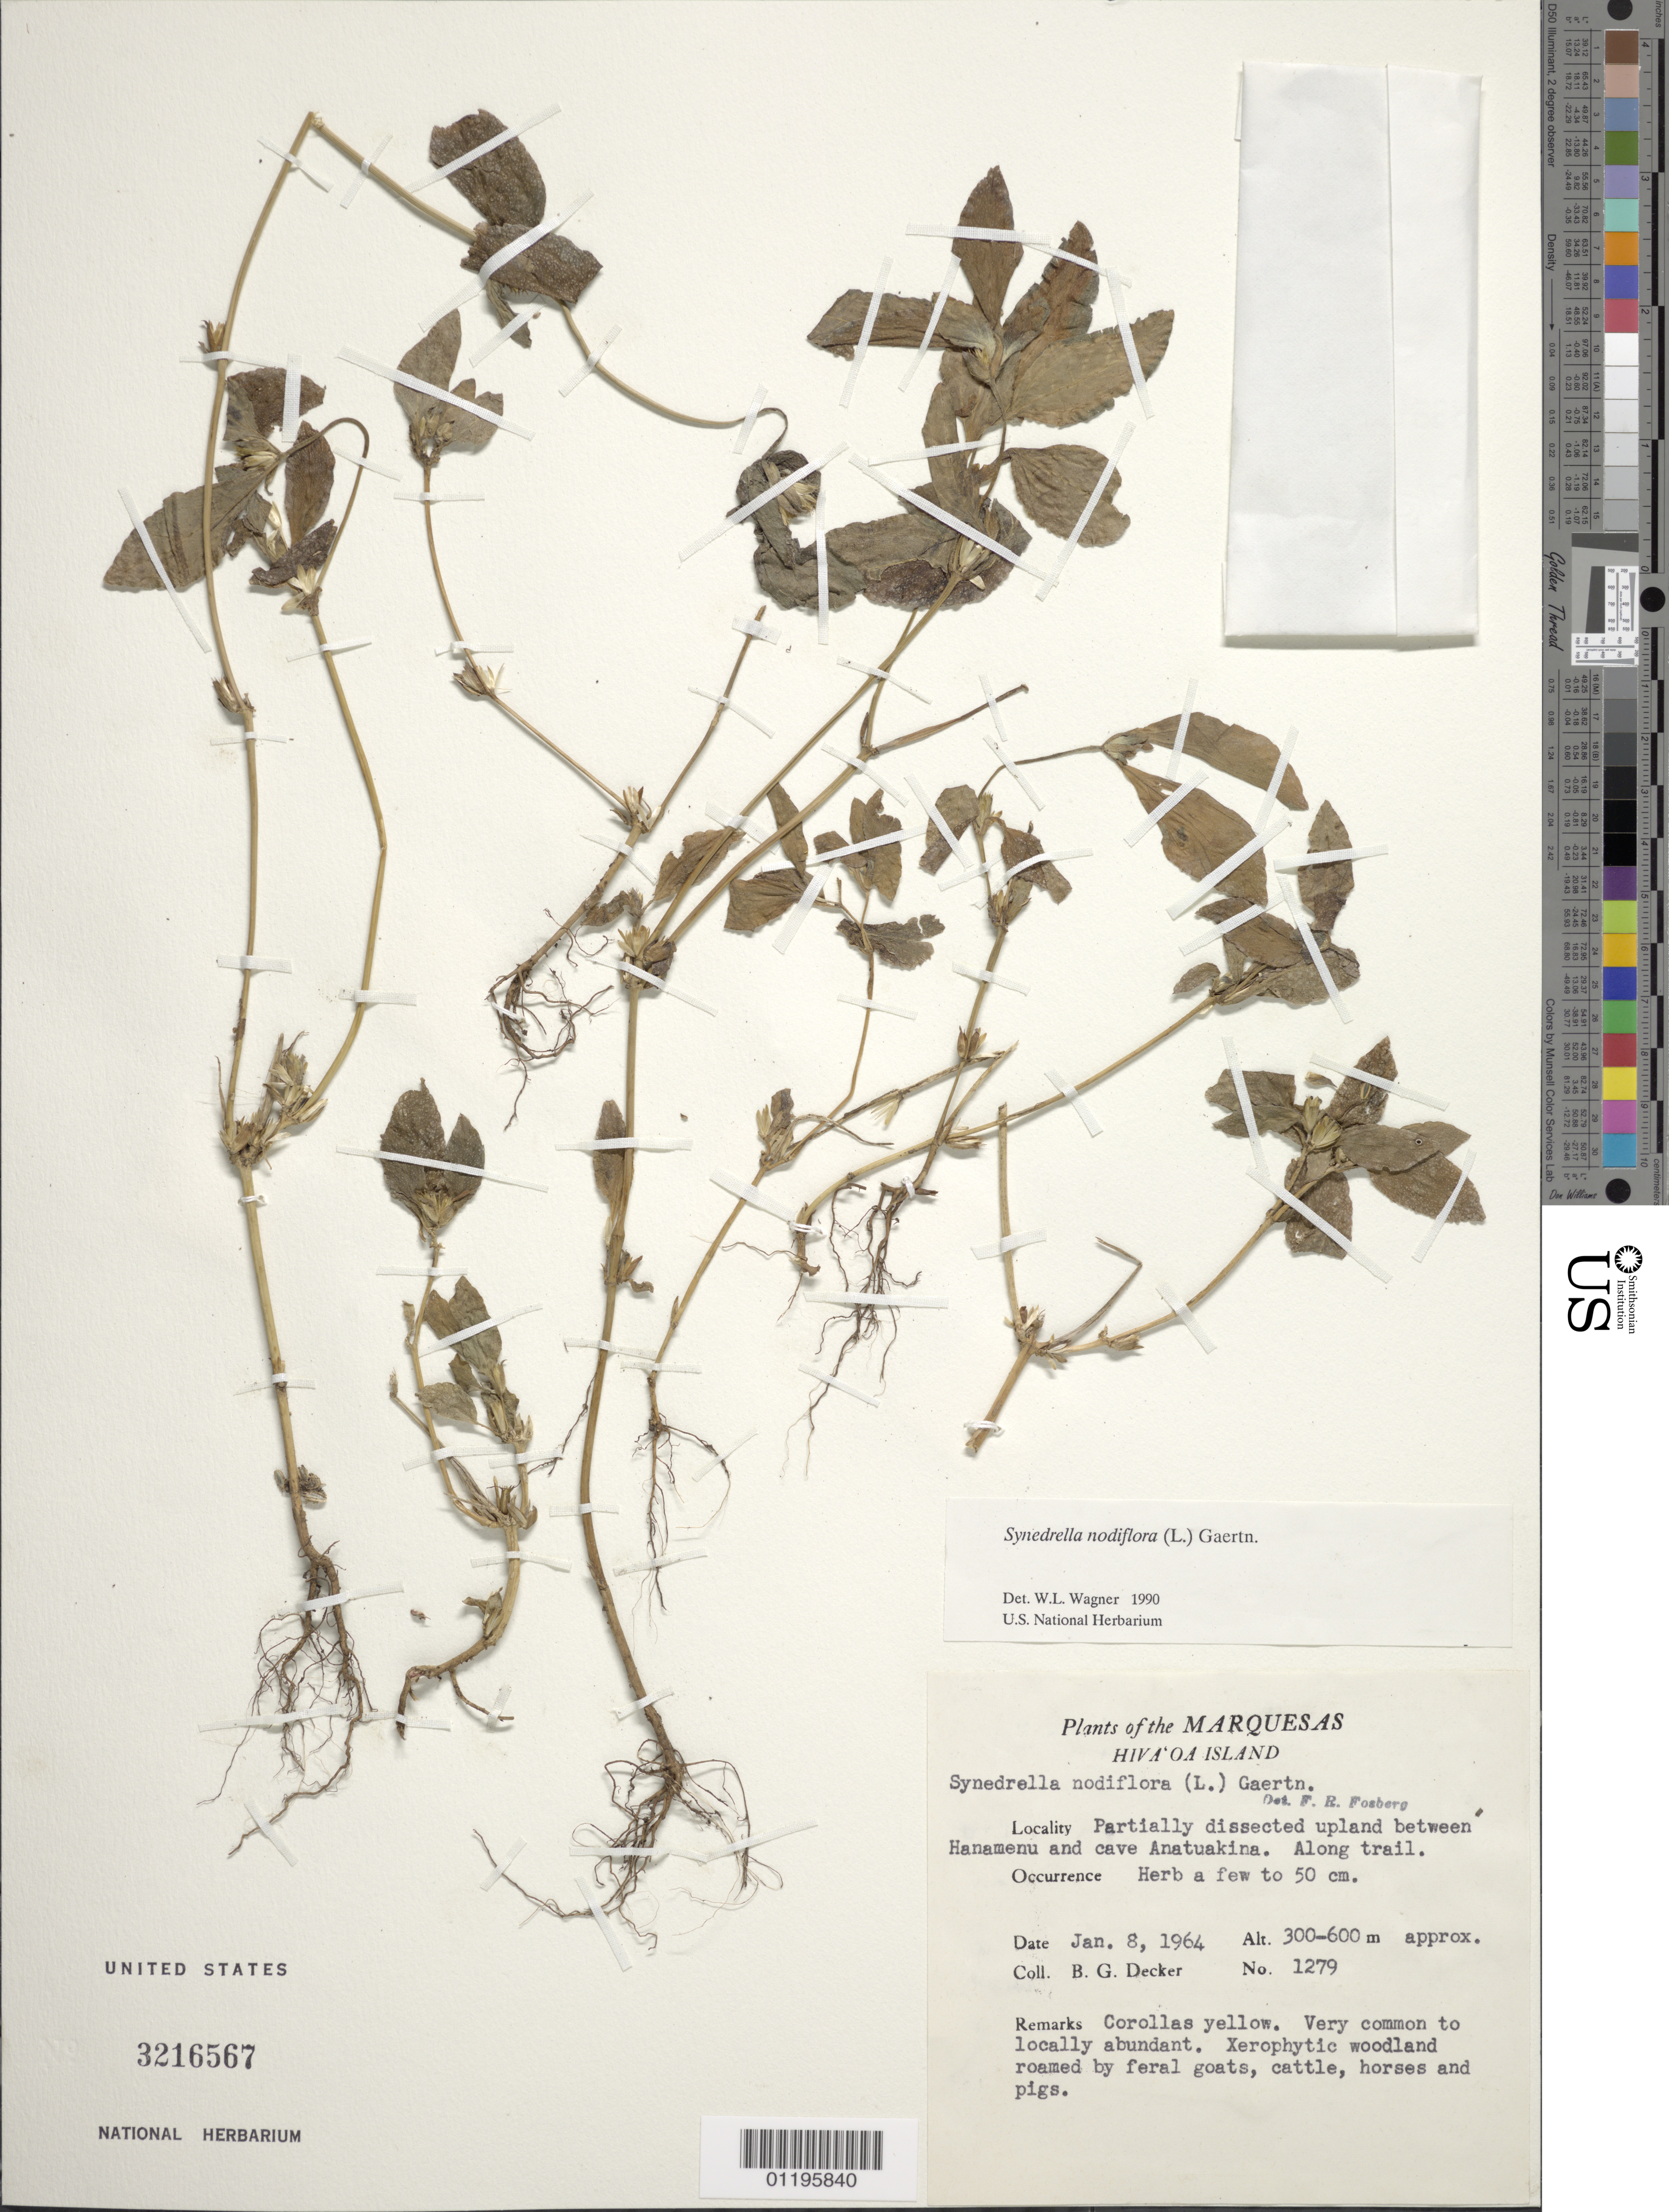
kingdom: Plantae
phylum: Tracheophyta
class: Magnoliopsida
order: Asterales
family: Asteraceae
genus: Synedrella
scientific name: Synedrella nodiflora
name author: (L.) Gaertn.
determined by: Wagner, W. L., (BOT), Smithsonian Institution - National Museum of Natural History (UNITED STATES)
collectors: B. G. Decker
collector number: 1279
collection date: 1964-01-08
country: French Polynesia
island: Hiva Oa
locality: between Hanamenu and cave Anatuakina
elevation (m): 300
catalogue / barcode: US 3216567